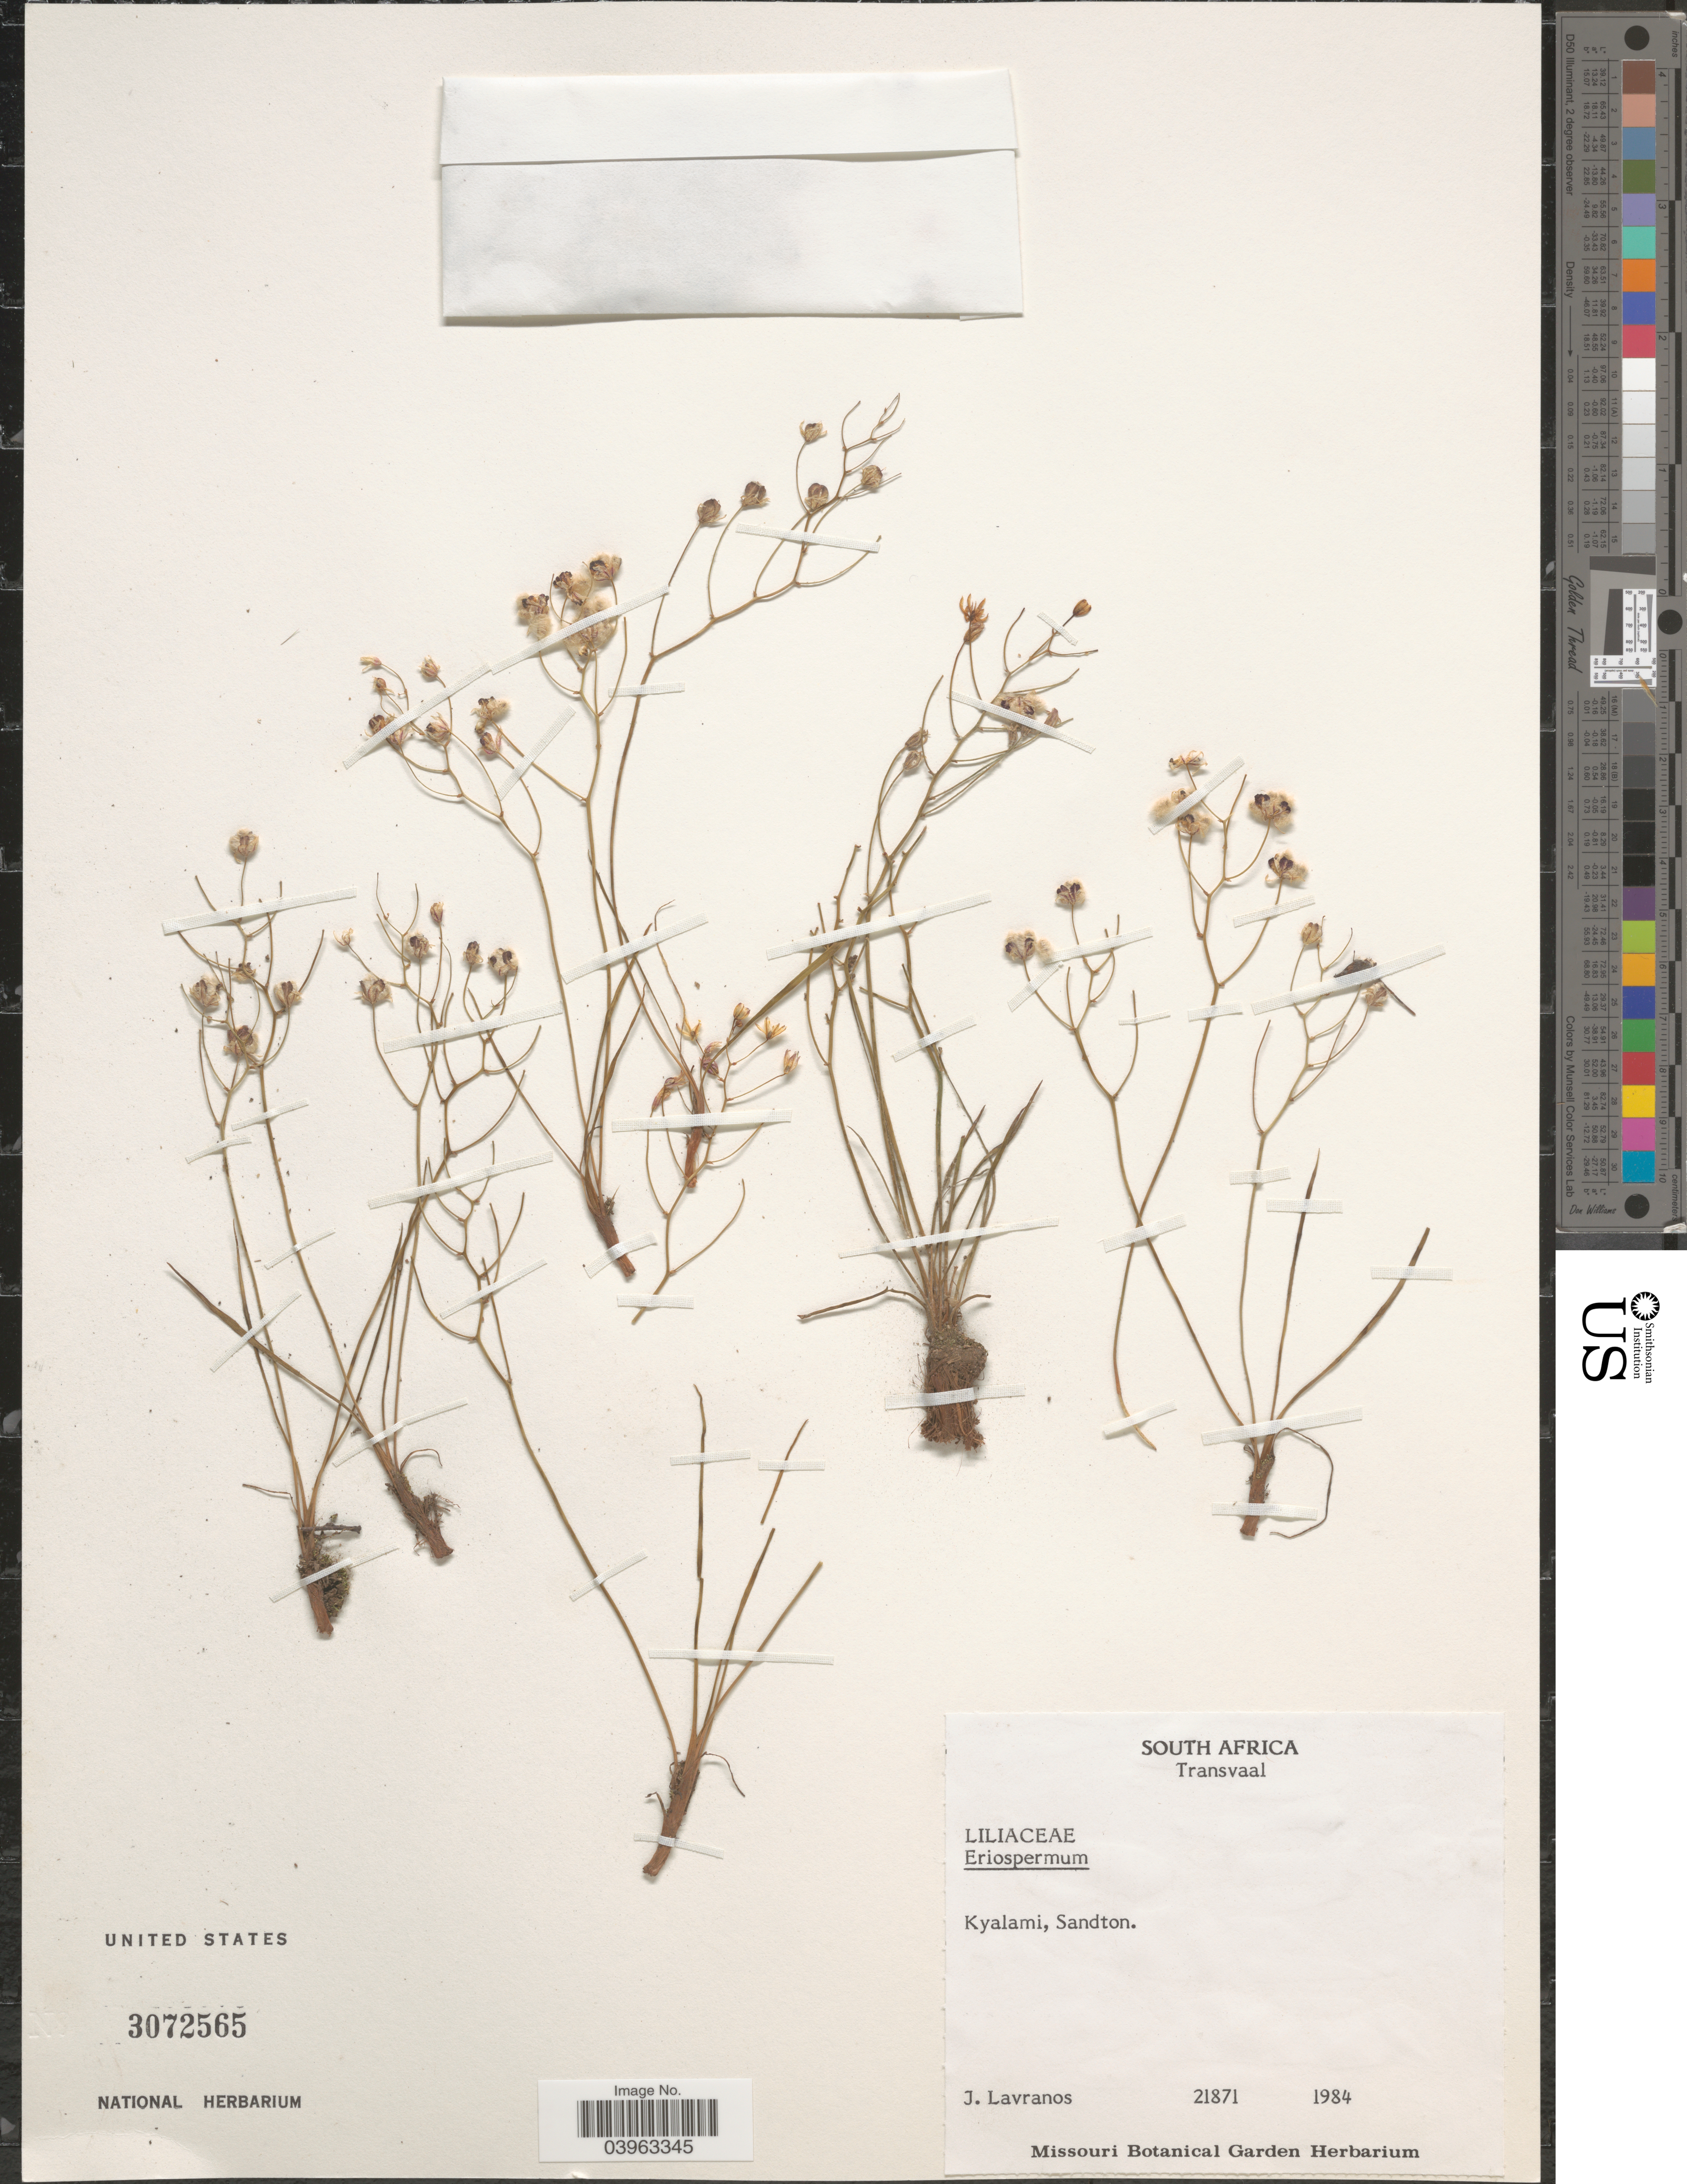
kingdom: Plantae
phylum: Tracheophyta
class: Liliopsida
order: Asparagales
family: Asparagaceae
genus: Eriospermum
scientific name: Eriospermum sp.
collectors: J. Lavranos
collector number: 21871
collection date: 1984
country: South Africa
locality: Transvaal. Kyalami, Sandton.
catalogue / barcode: US 3072565